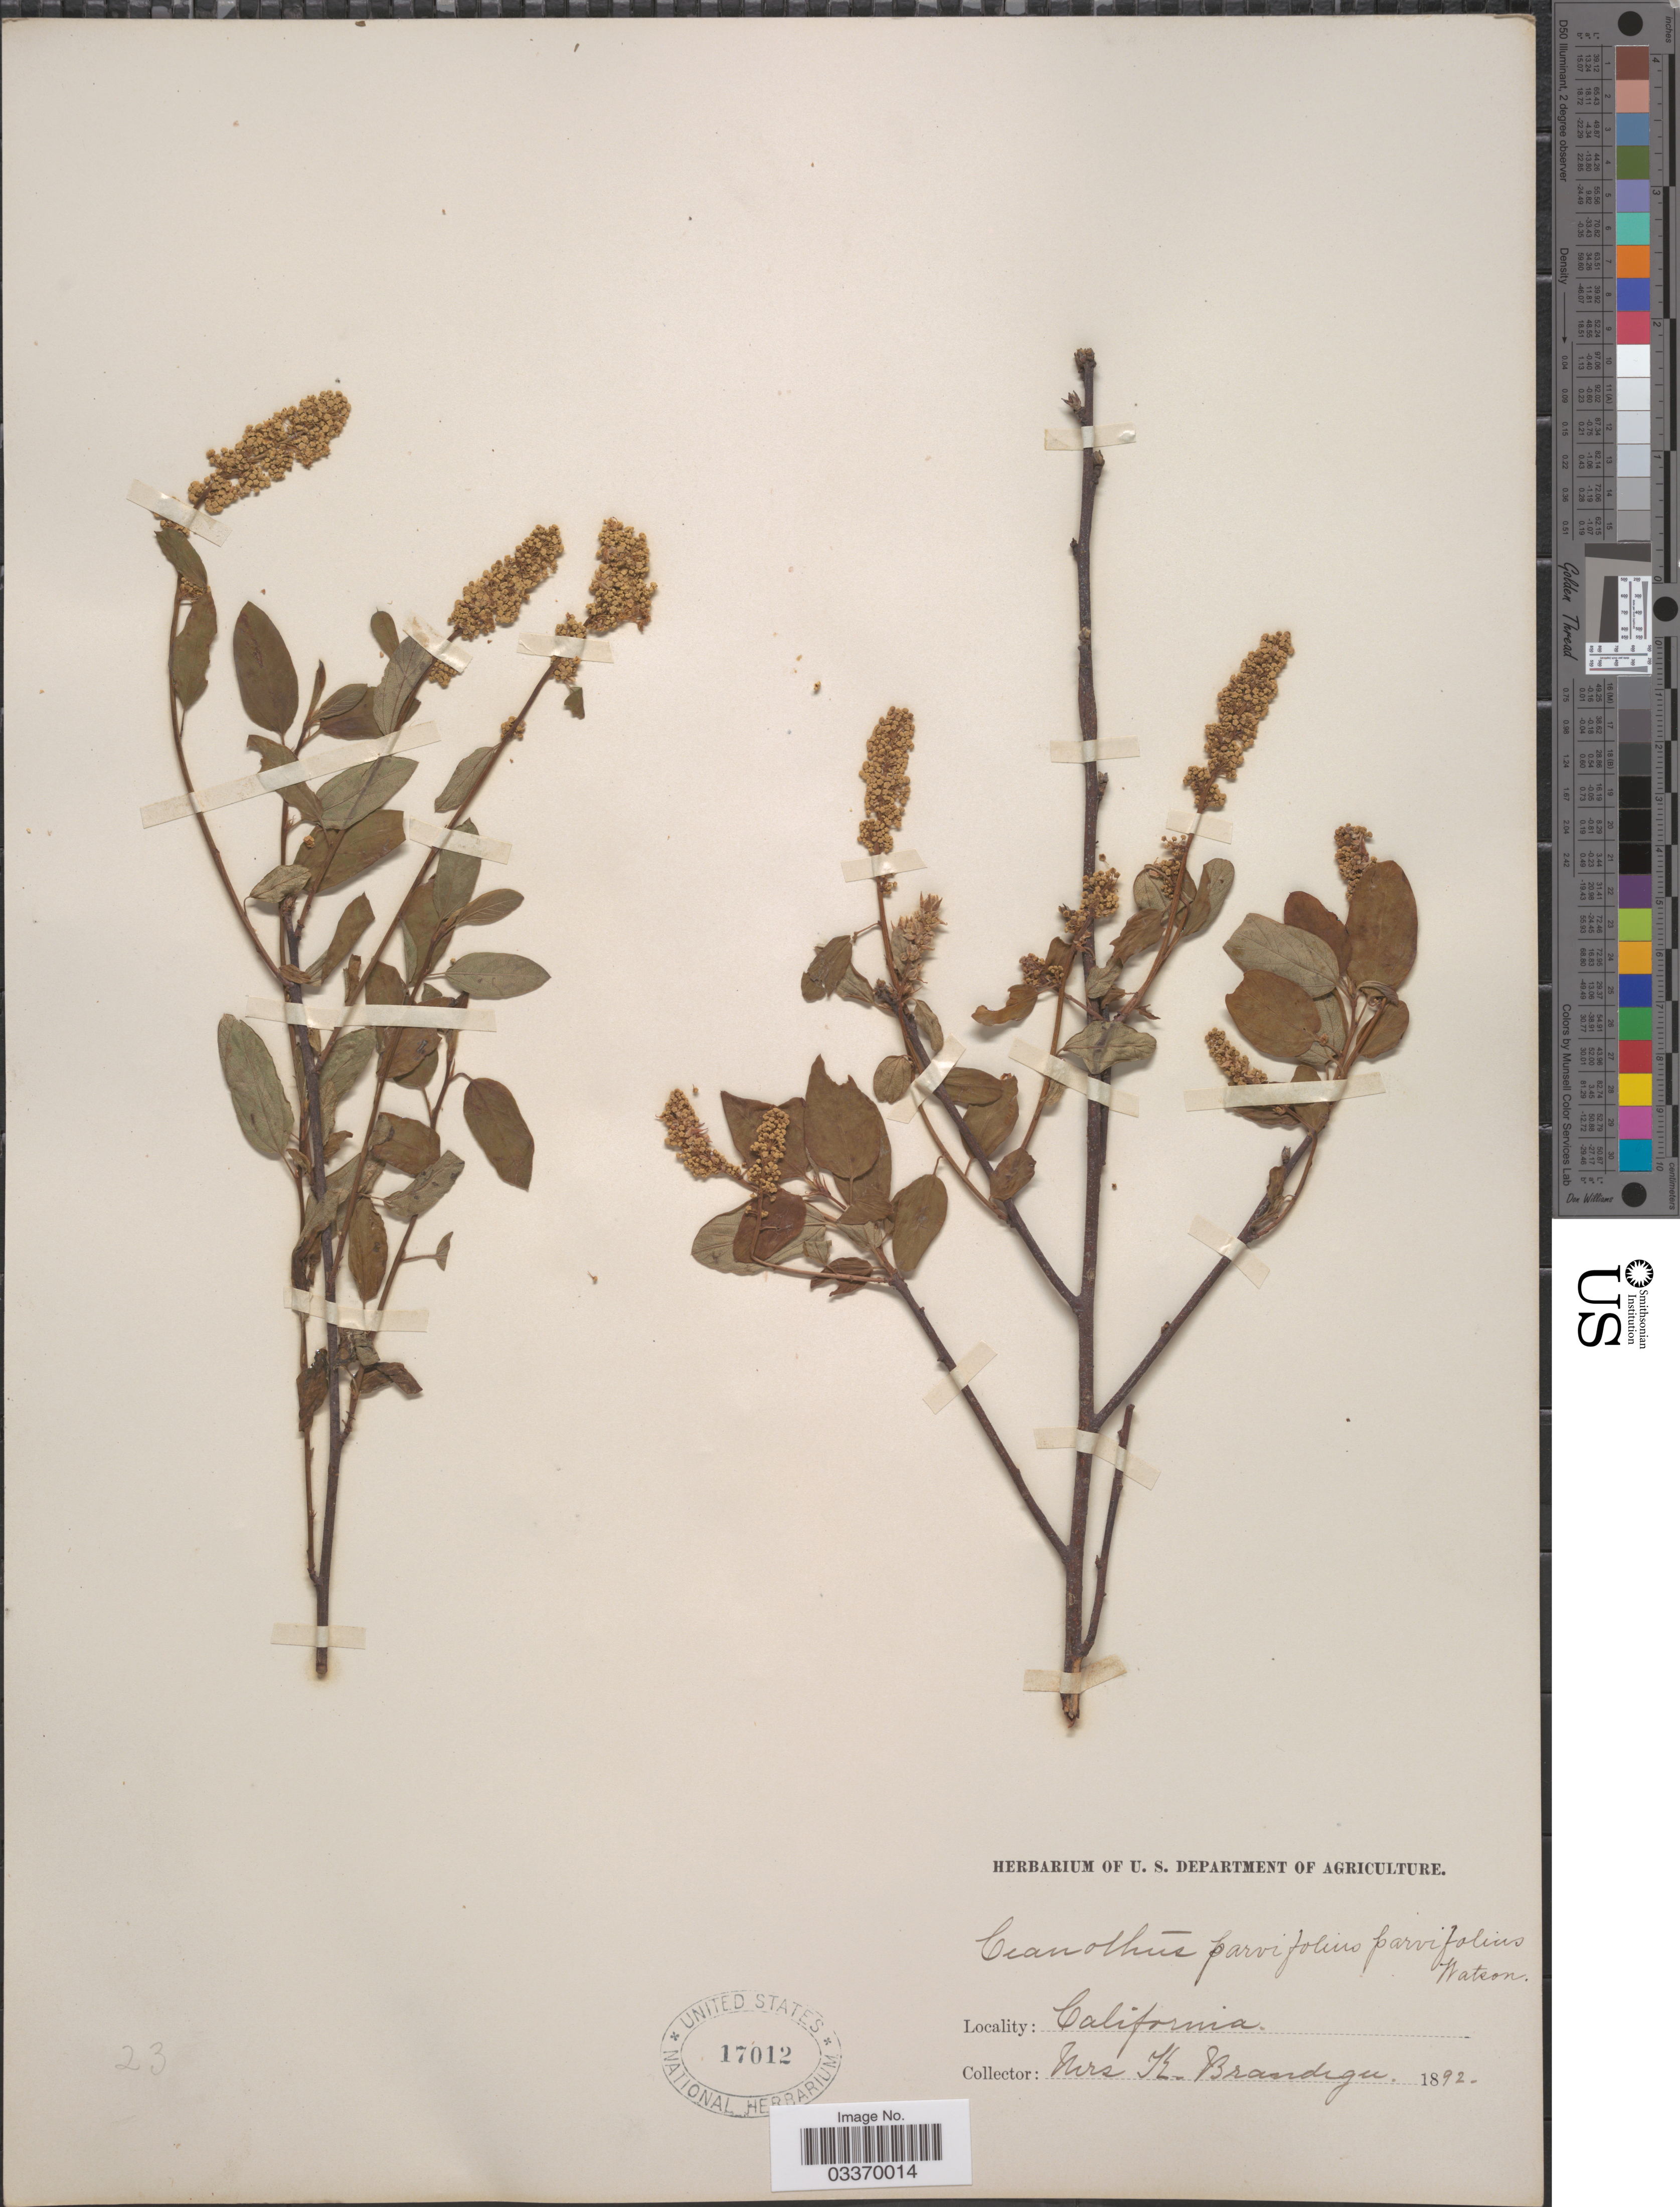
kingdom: Plantae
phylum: Tracheophyta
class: Magnoliopsida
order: Rosales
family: Rhamnaceae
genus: Ceanothus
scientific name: Ceanothus parvifolius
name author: (S. Watson) Trel.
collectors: K. Brandegee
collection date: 1892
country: United States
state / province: California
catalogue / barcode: US 17012